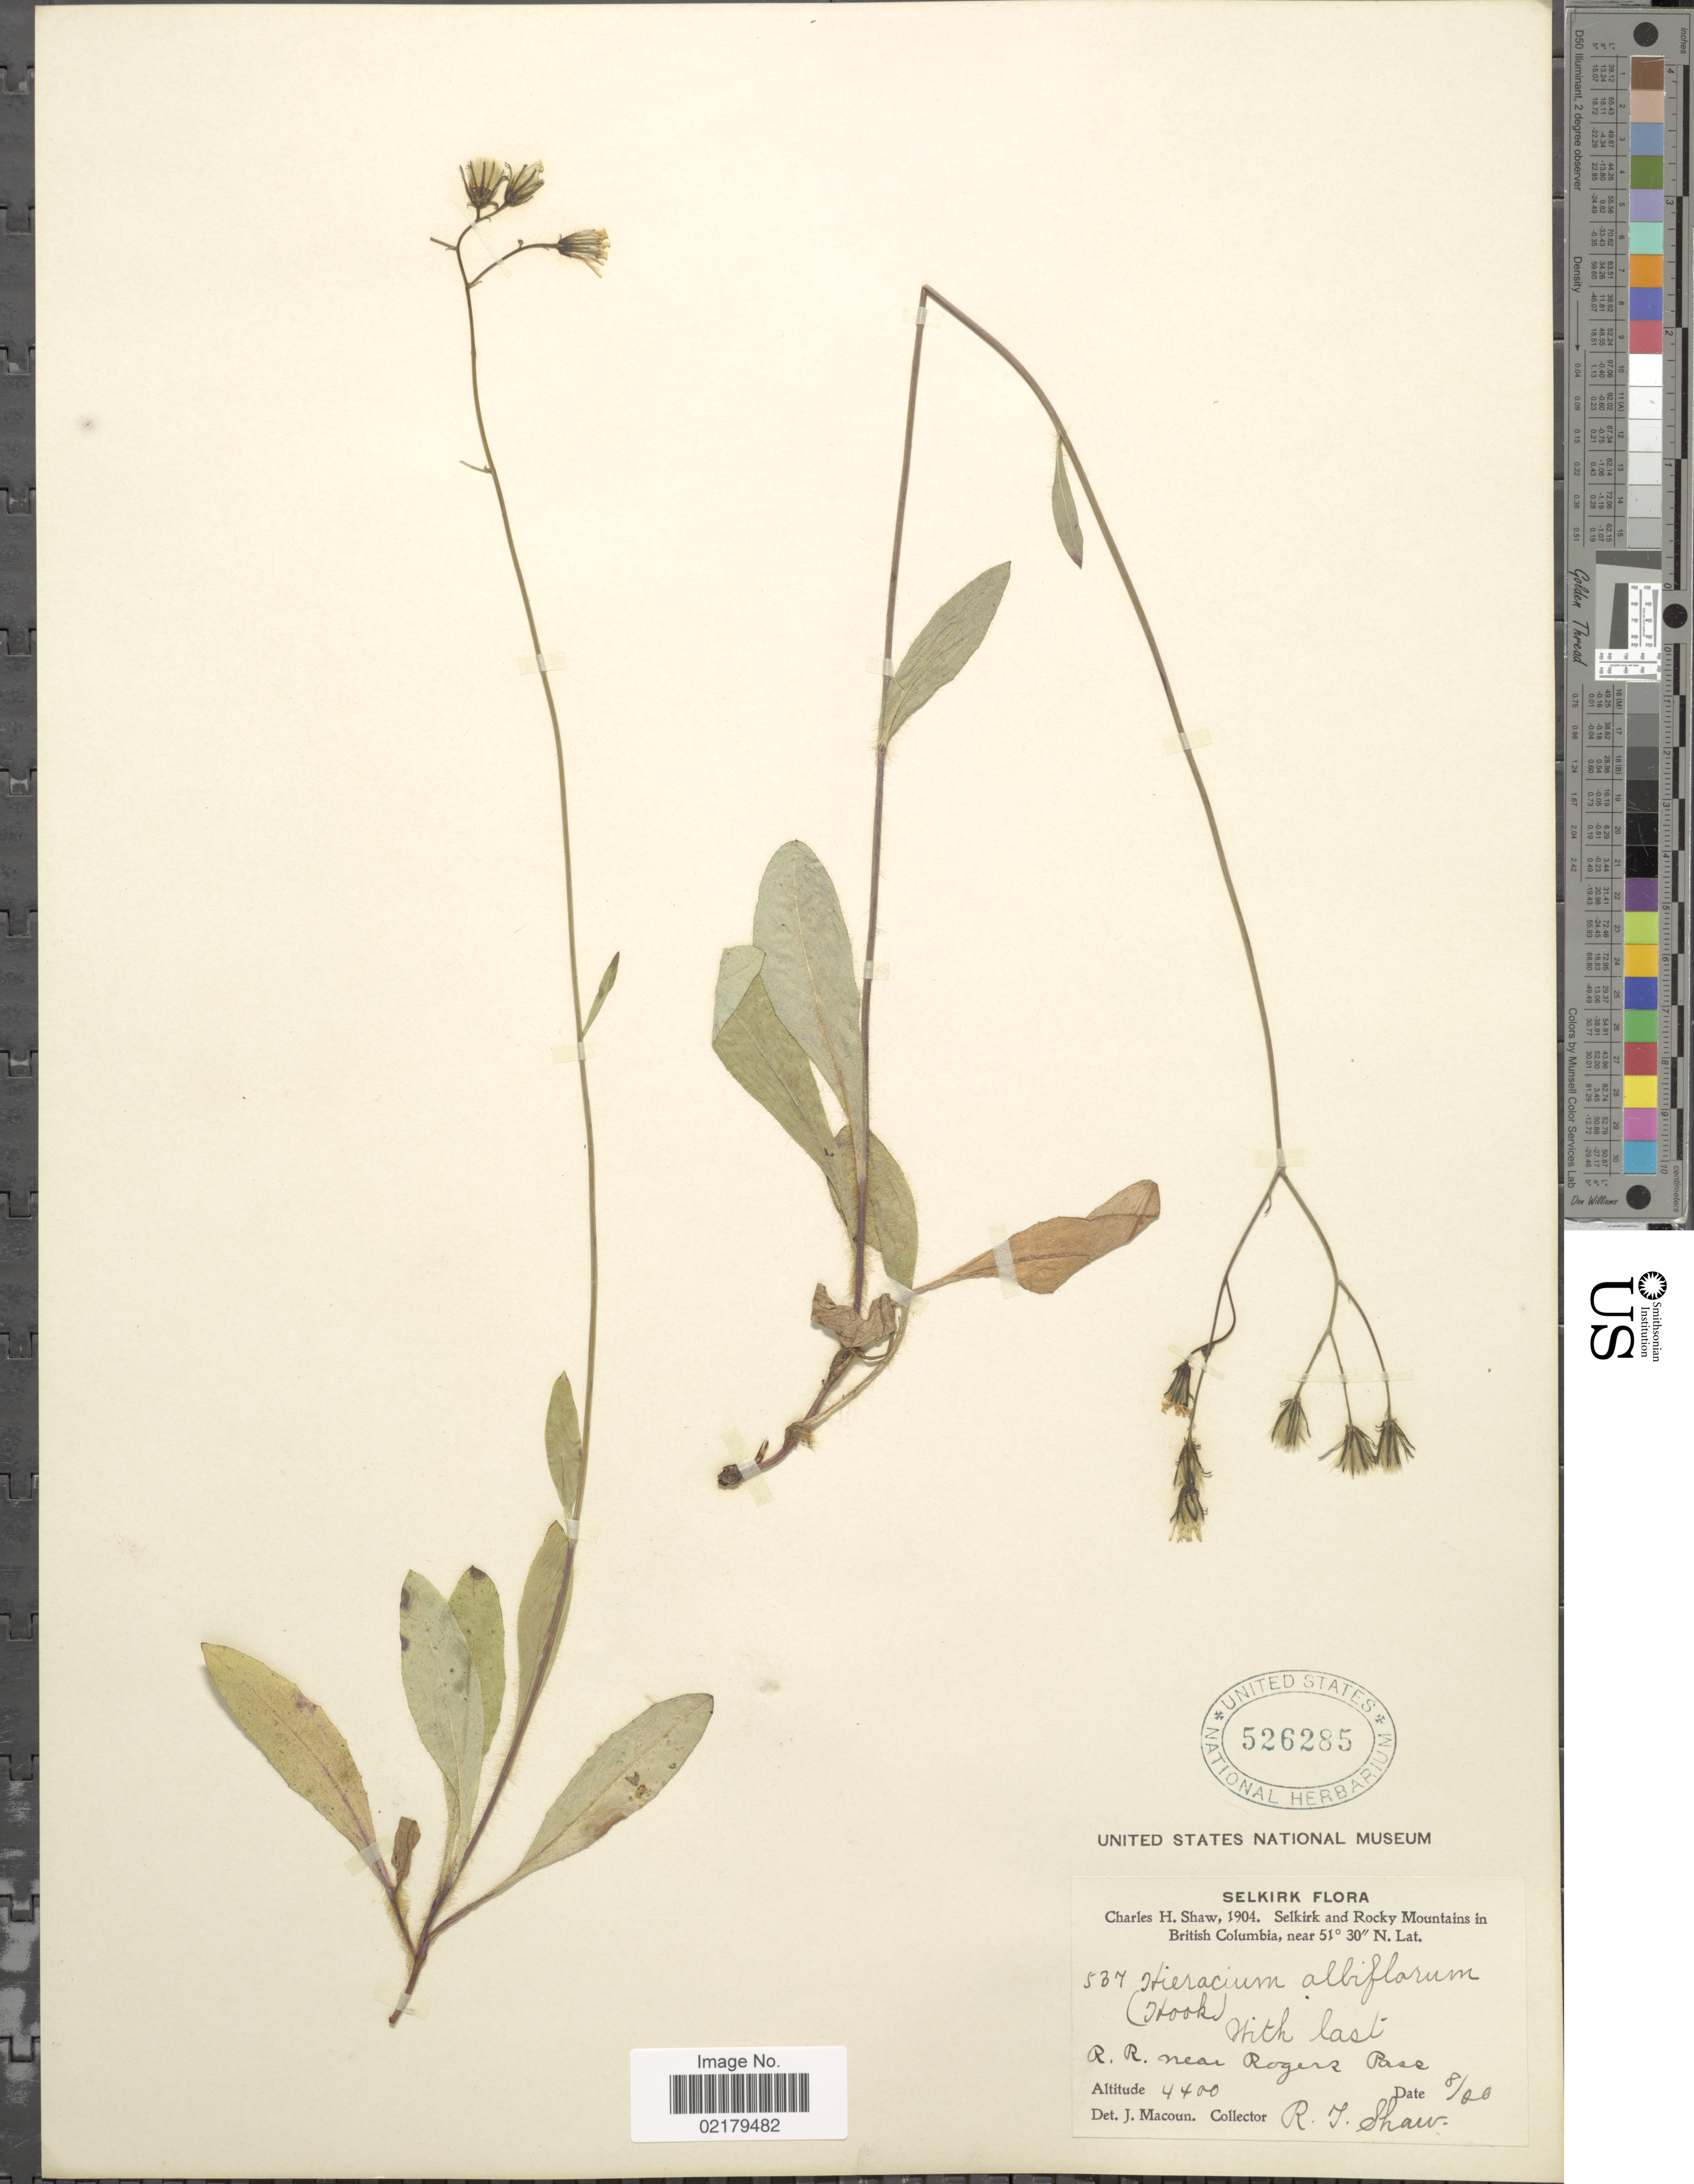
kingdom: Plantae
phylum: Tracheophyta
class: Magnoliopsida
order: Asterales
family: Asteraceae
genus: Hieracium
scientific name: Hieracium albiflorum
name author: Hook.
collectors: C. H. Shaw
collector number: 537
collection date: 1904-08-26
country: Canada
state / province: British Columbia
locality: Selkirk and Rocky Mountains, R.R. near Rogers Pass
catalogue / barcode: US 526285